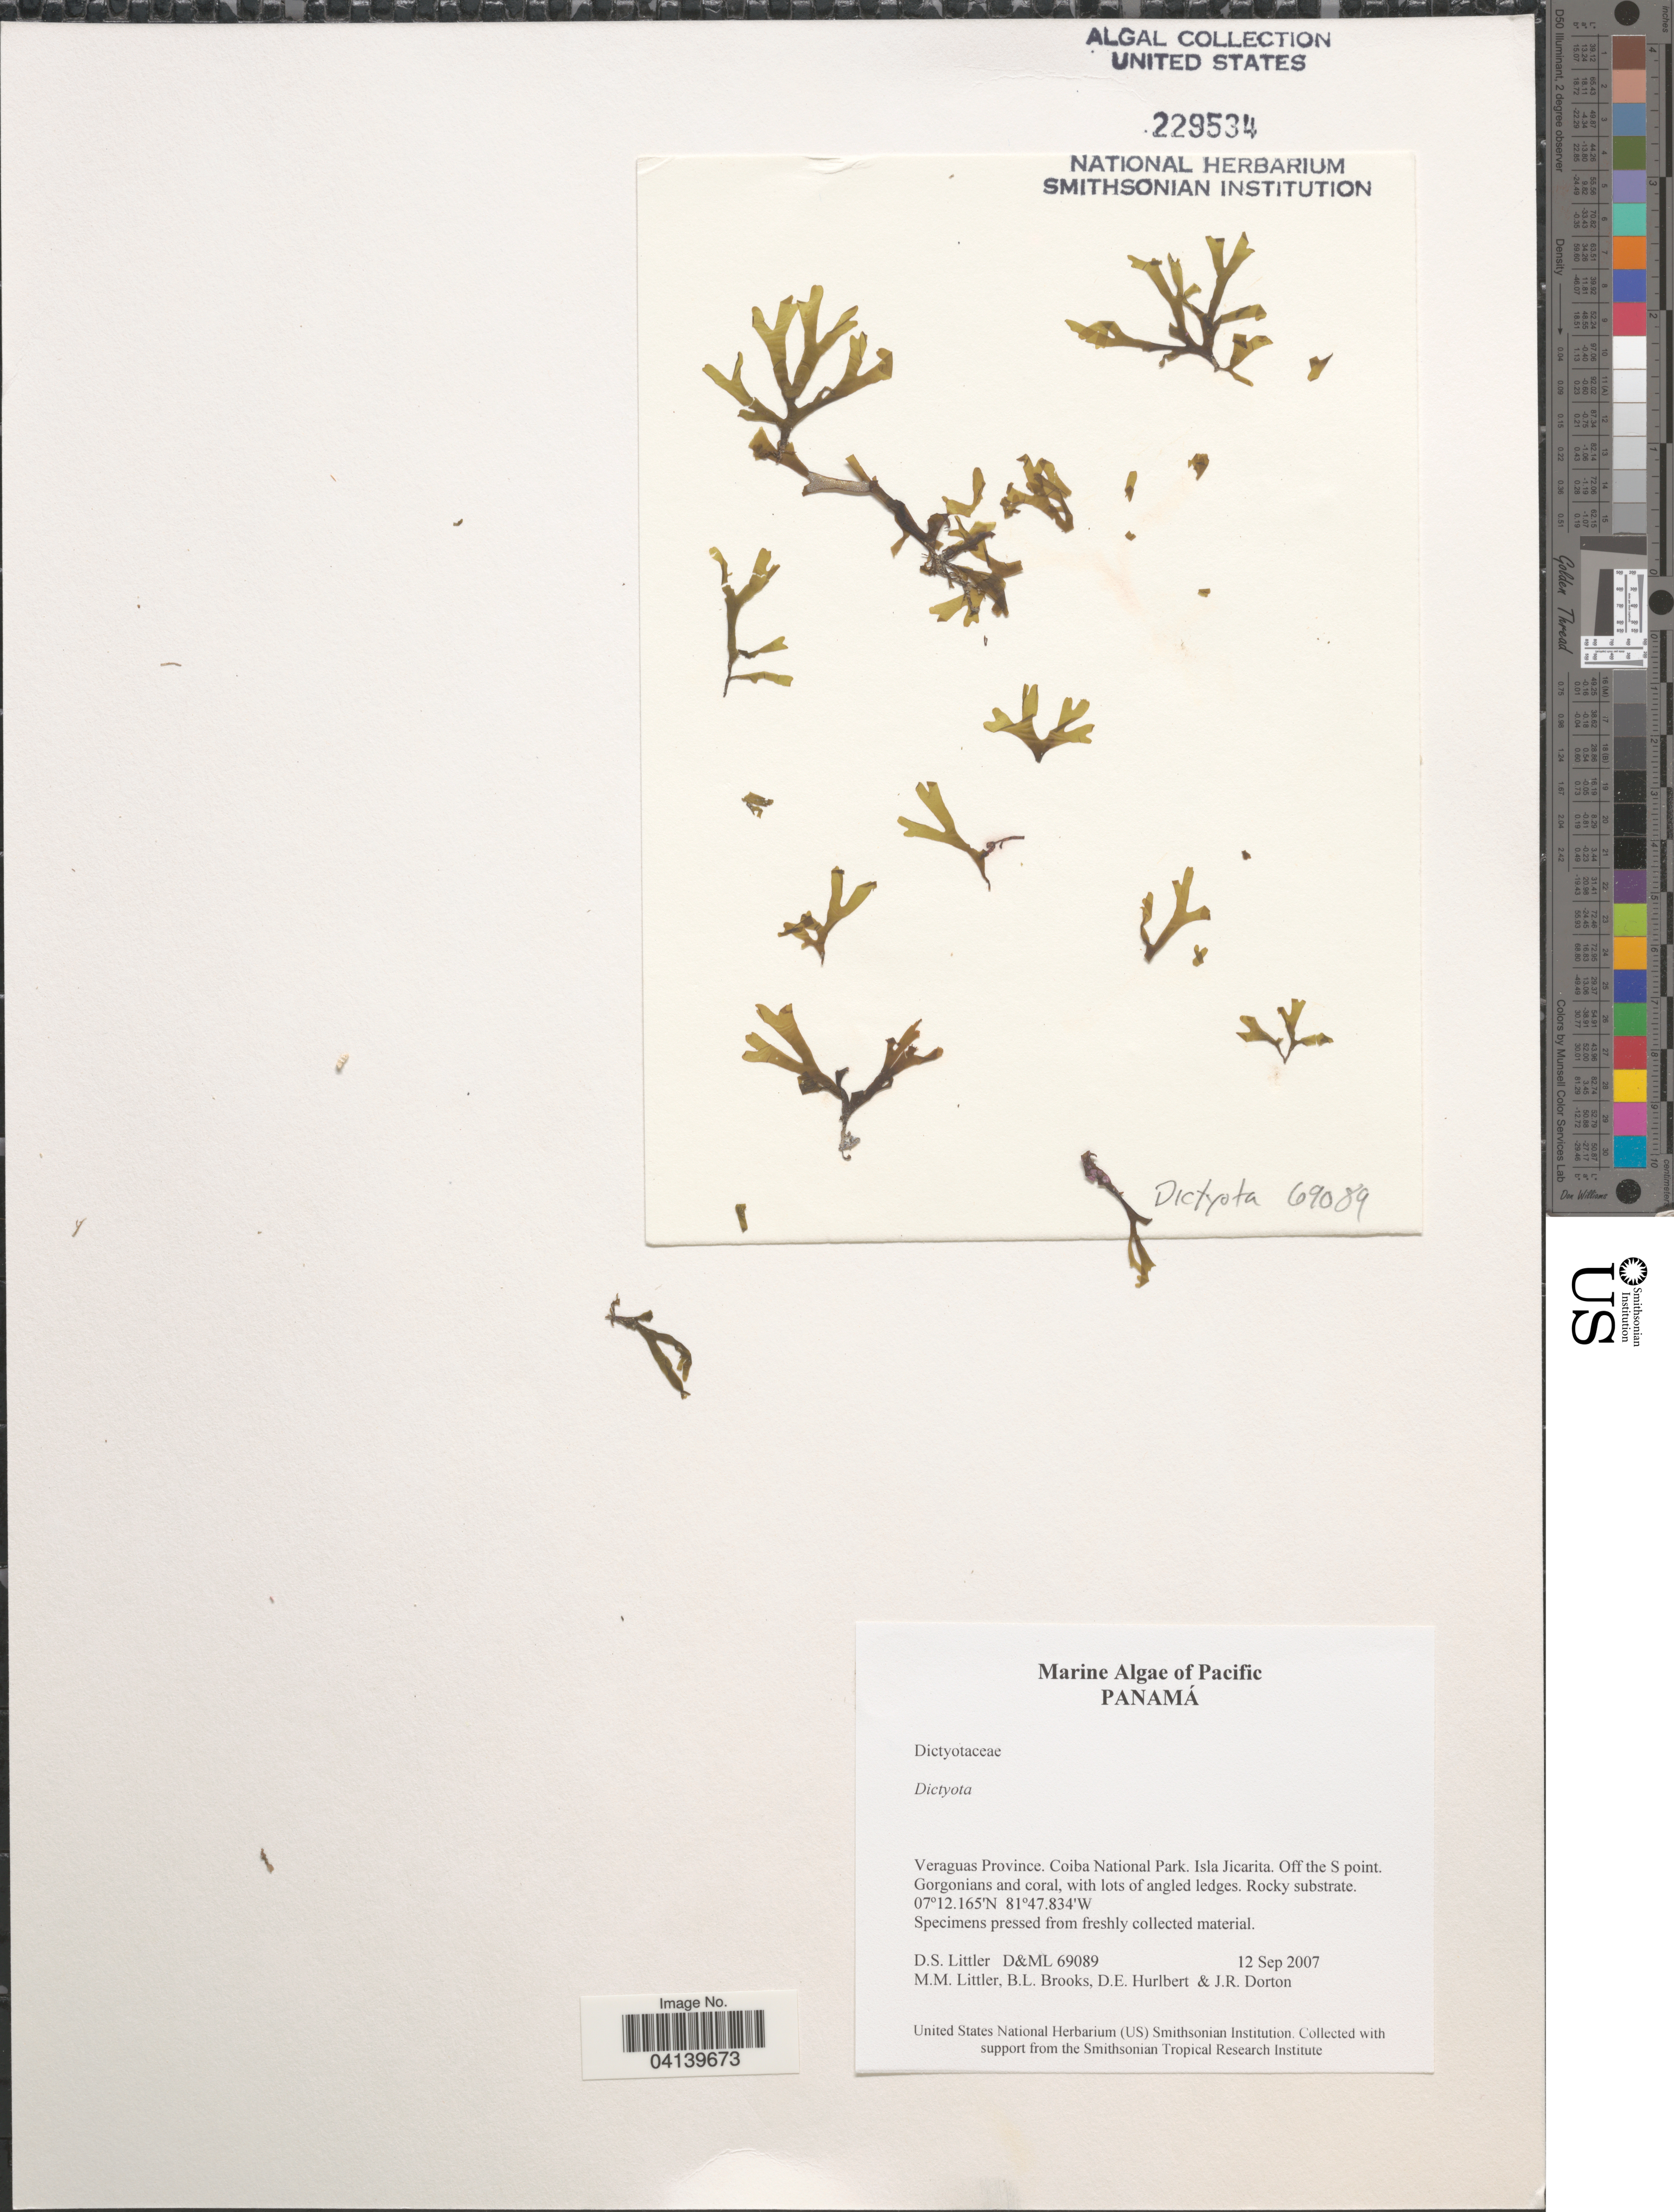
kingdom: Chromista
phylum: Ochrophyta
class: Phaeophyceae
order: Dictyotales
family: Dictyotaceae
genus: Dictyota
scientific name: Dictyota sp.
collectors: D. S. Littler, B. Brooks, D. Hurlbert & J. Dorton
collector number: D&ML 69089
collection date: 2007-09-12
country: Panama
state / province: Veraguas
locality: Pacific. Coiba National Park. Isla Jicarita. Off the S Point.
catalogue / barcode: US 229534